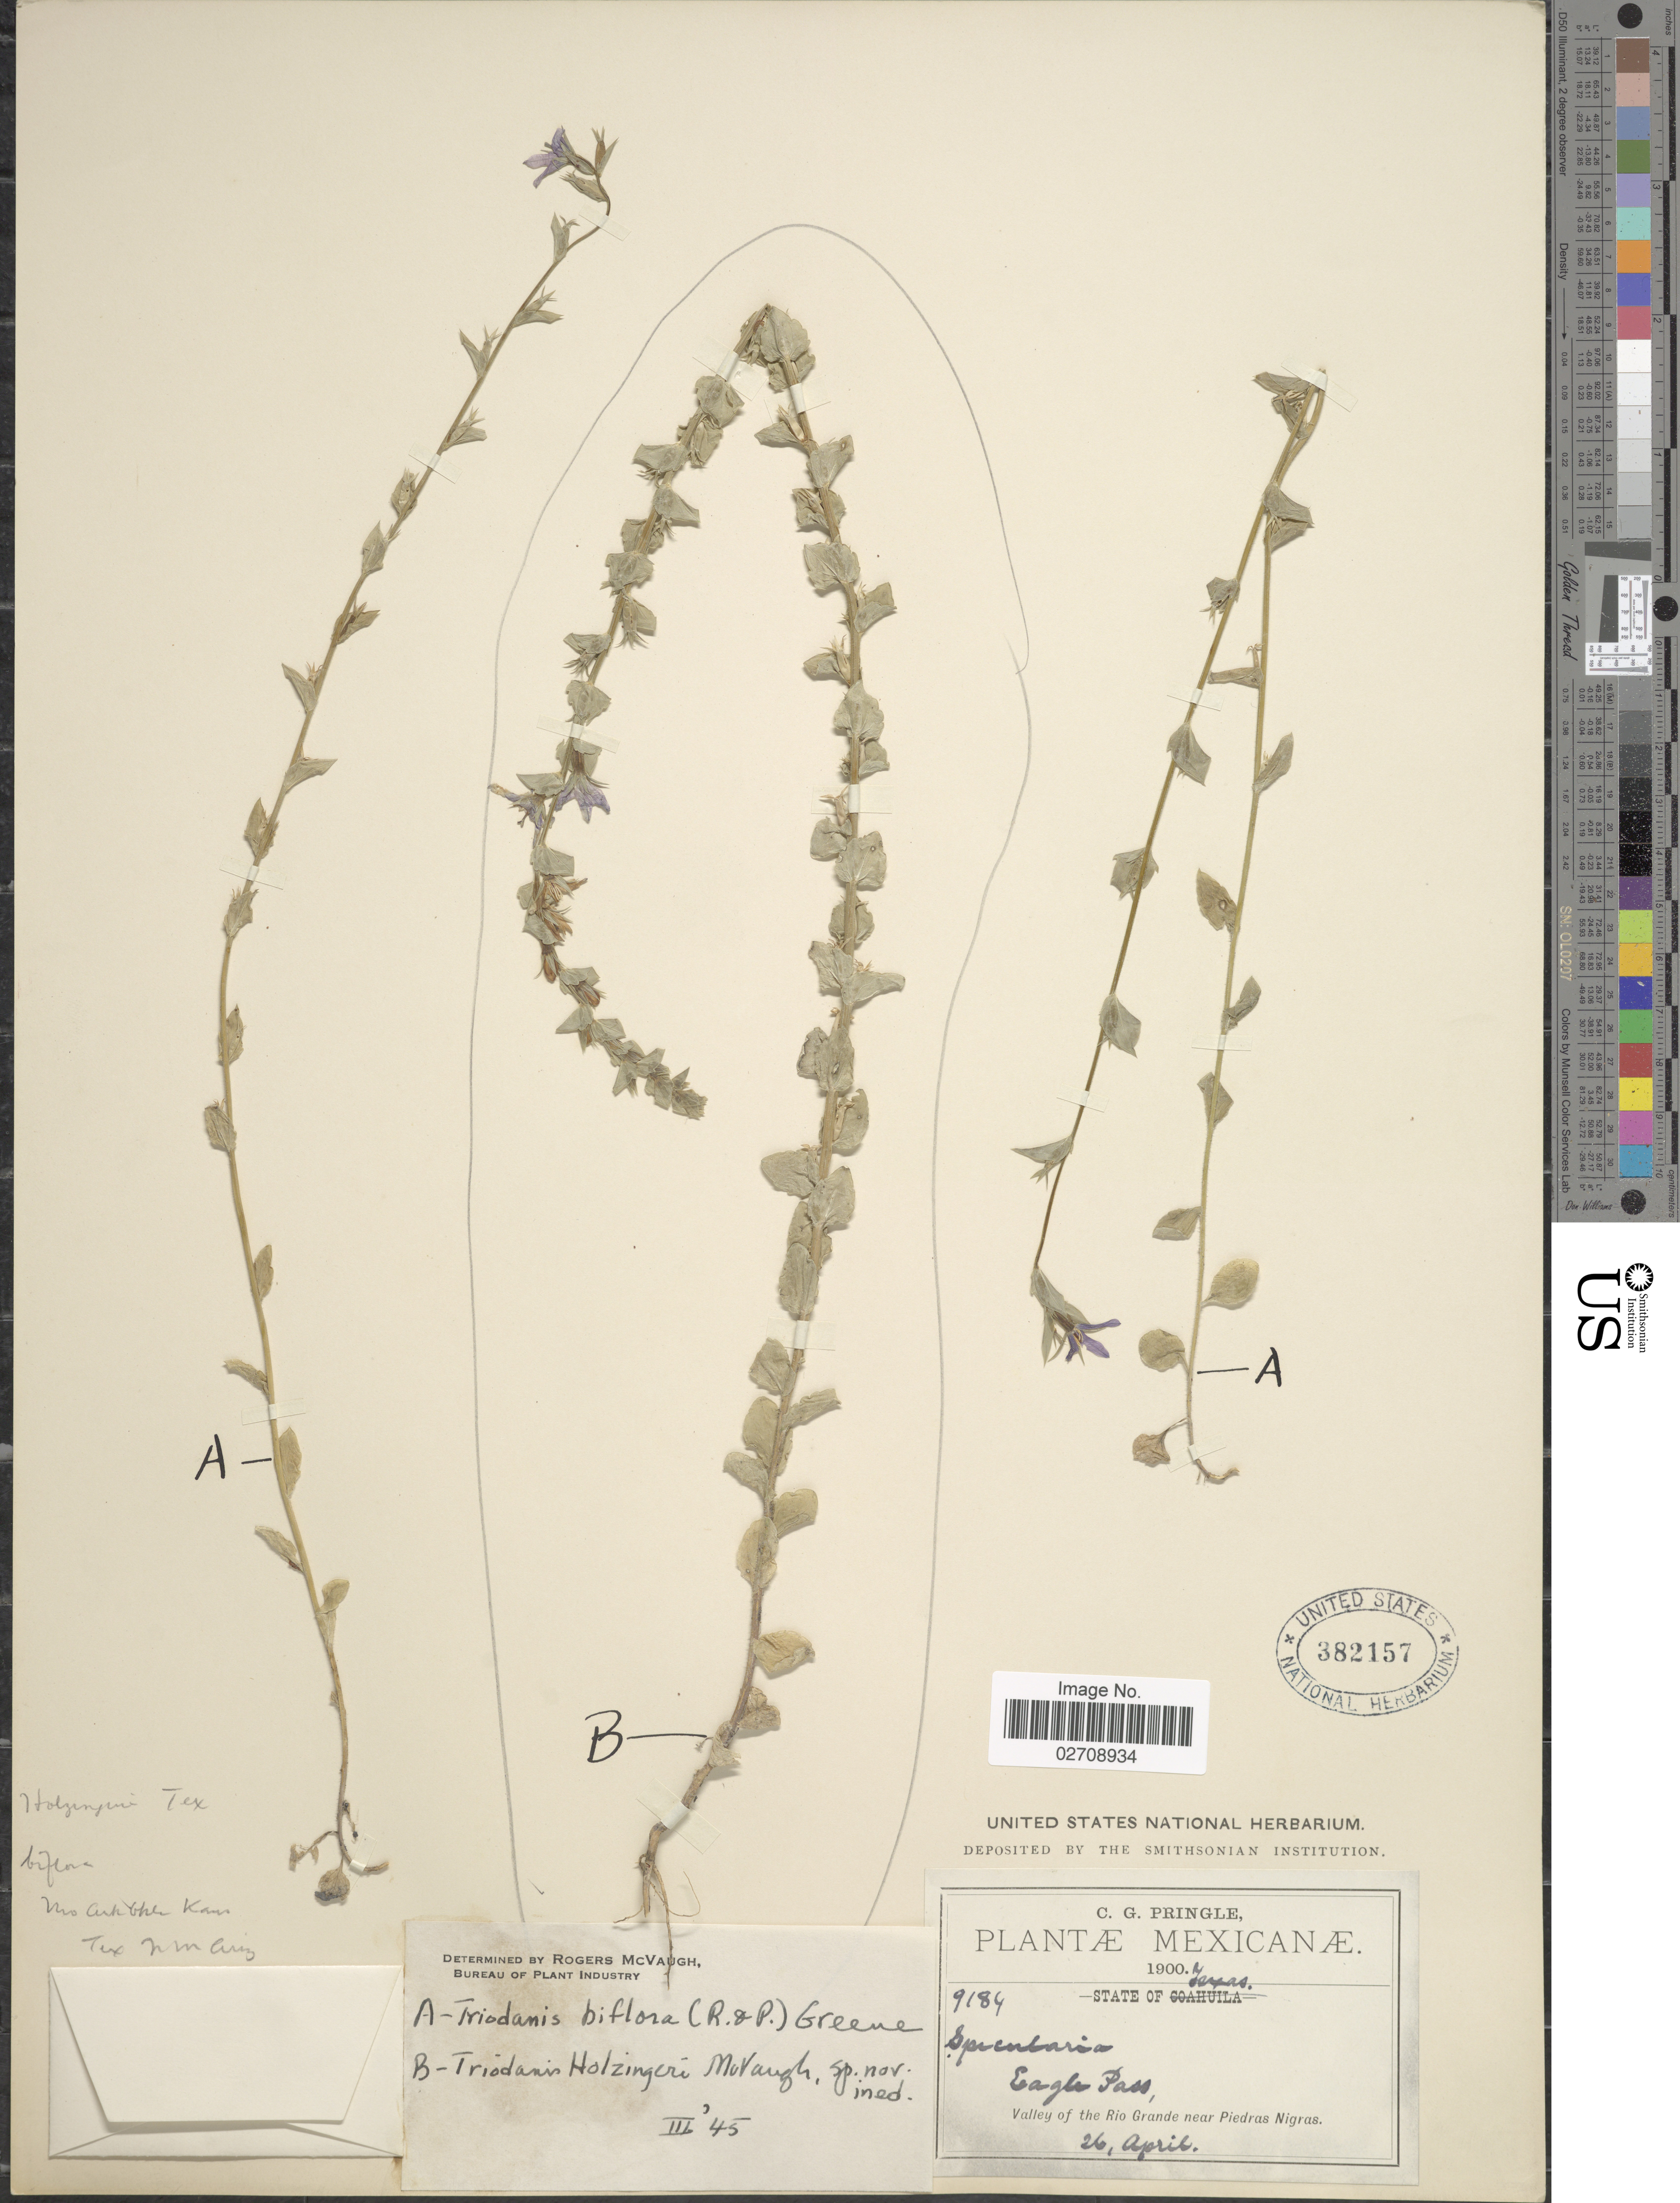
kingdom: Plantae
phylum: Tracheophyta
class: Magnoliopsida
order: Asterales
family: Campanulaceae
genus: Triodanis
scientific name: Triodanis perfoliata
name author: (L.) Nieuwl.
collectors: C. G. Pringle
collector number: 9184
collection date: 1900-04-26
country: United States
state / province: Texas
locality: Eagle Pass. Valley of the Rio Grande near Piedras Nigras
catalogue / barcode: US 382157